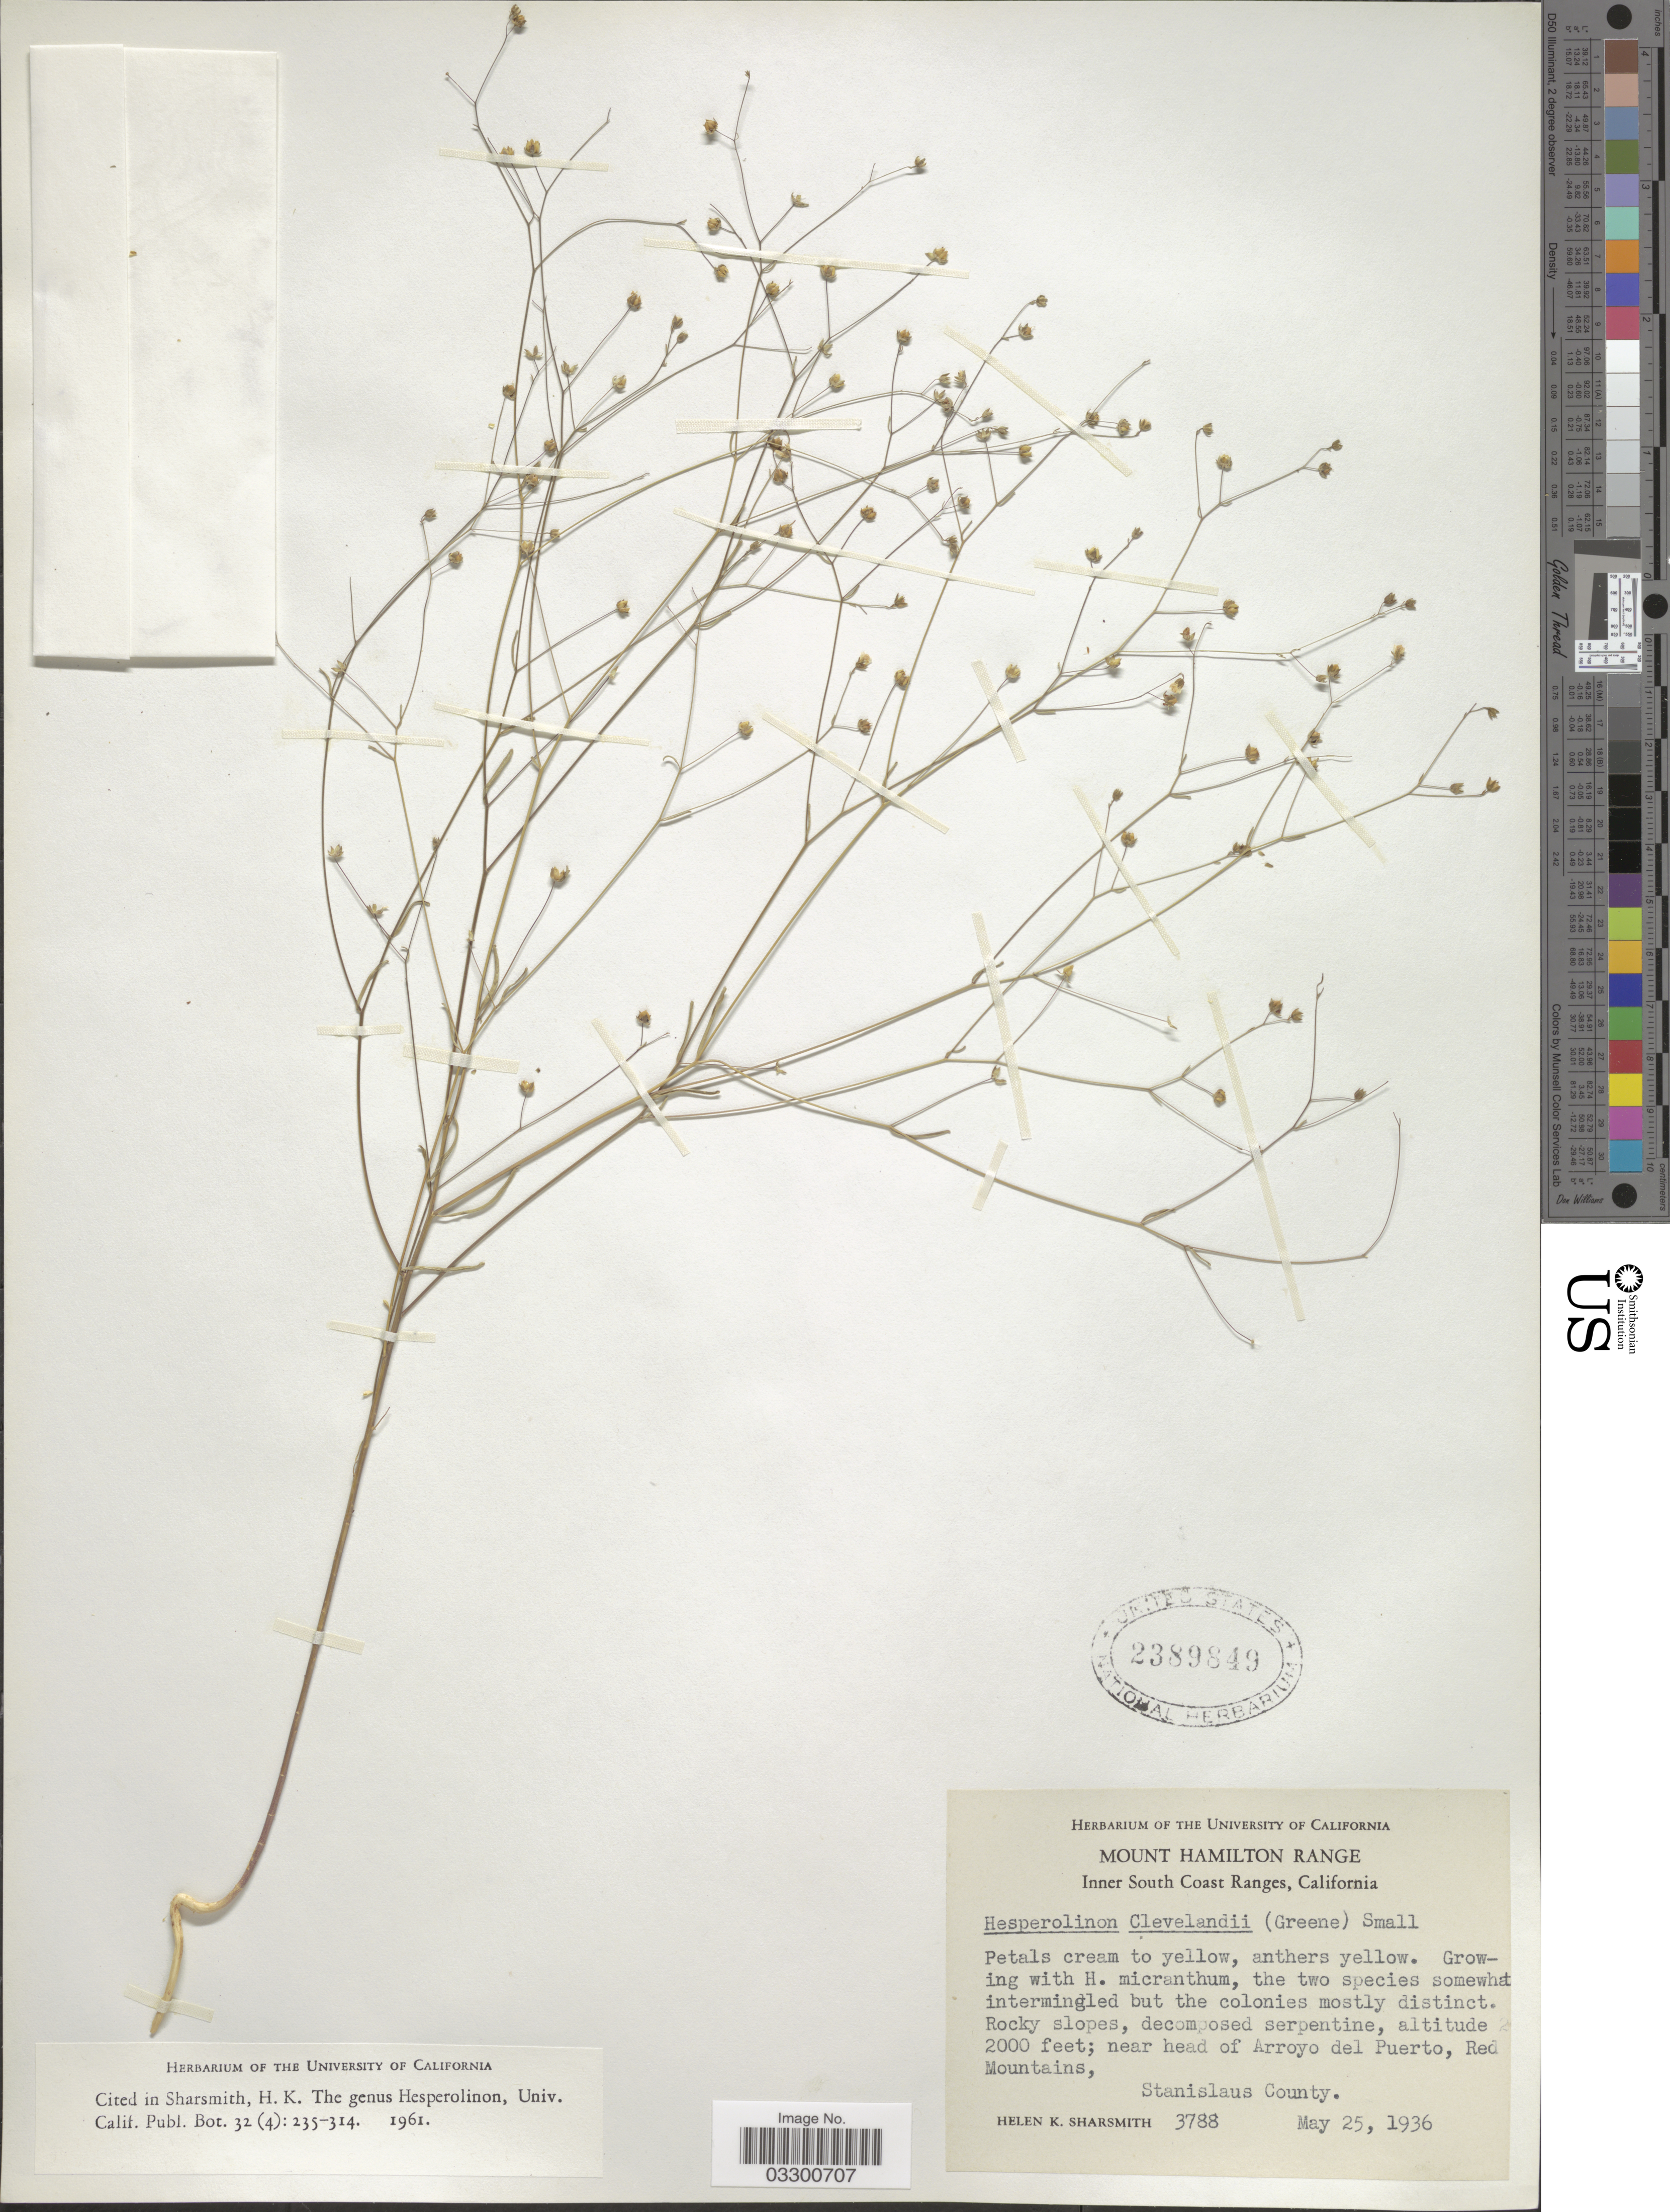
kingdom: Plantae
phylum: Tracheophyta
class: Magnoliopsida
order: Malpighiales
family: Linaceae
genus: Hesperolinon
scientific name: Hesperolinon clevelandii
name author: (A. Gray) Small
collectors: H. Sharsmith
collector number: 3788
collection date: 1936-05-25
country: United States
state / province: California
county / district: Stanislaus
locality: Mount Hamilton Range. Inner South Coast Ranges. Near head of Arroyo del Puerto, Red Mountains, Stanislaus County.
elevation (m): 610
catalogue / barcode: US 2389849